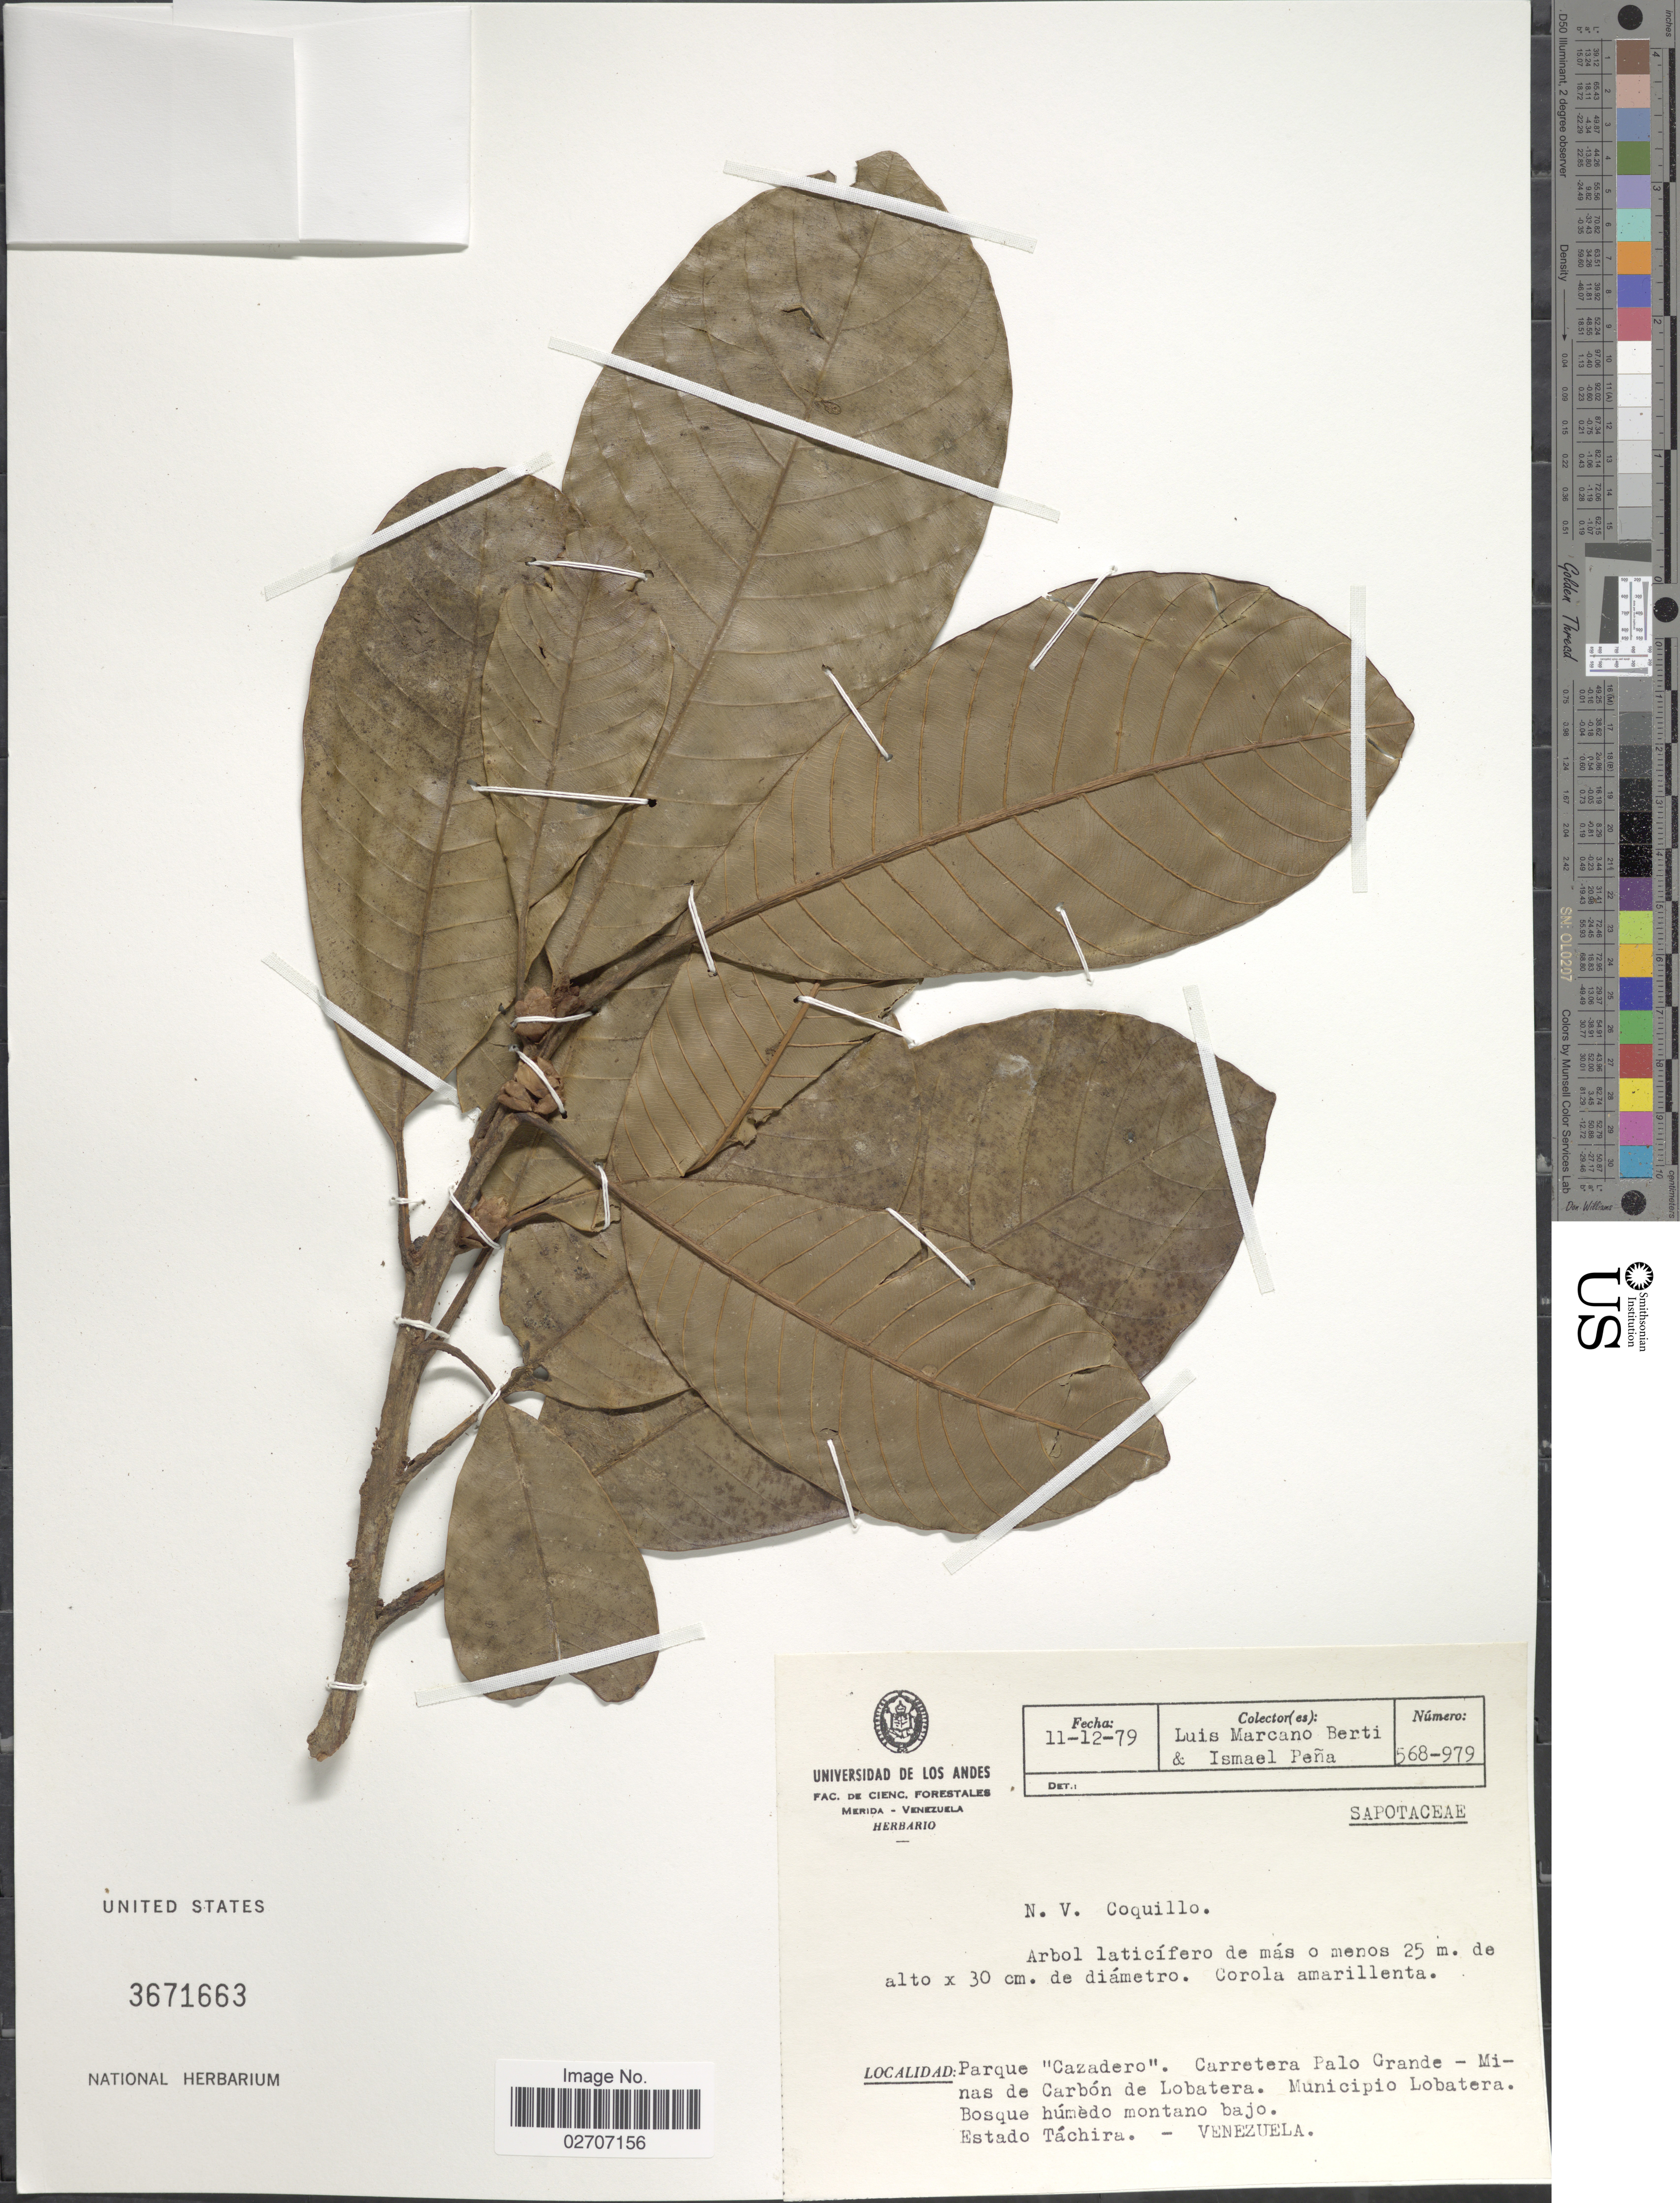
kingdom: Plantae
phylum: Tracheophyta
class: Magnoliopsida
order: Ericales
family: Sapotaceae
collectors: L. Marcano-Berti & I. Pena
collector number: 568-979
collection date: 1979-12-11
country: Venezuela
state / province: Tachira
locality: Parque "Cazadero", Carretera Palo Grande - Minas de Carbon de Lobatera. Municpio Lobatera. Bosqye humedo montano bajo. Estado Tachira - Venzuela.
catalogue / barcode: US 3671663